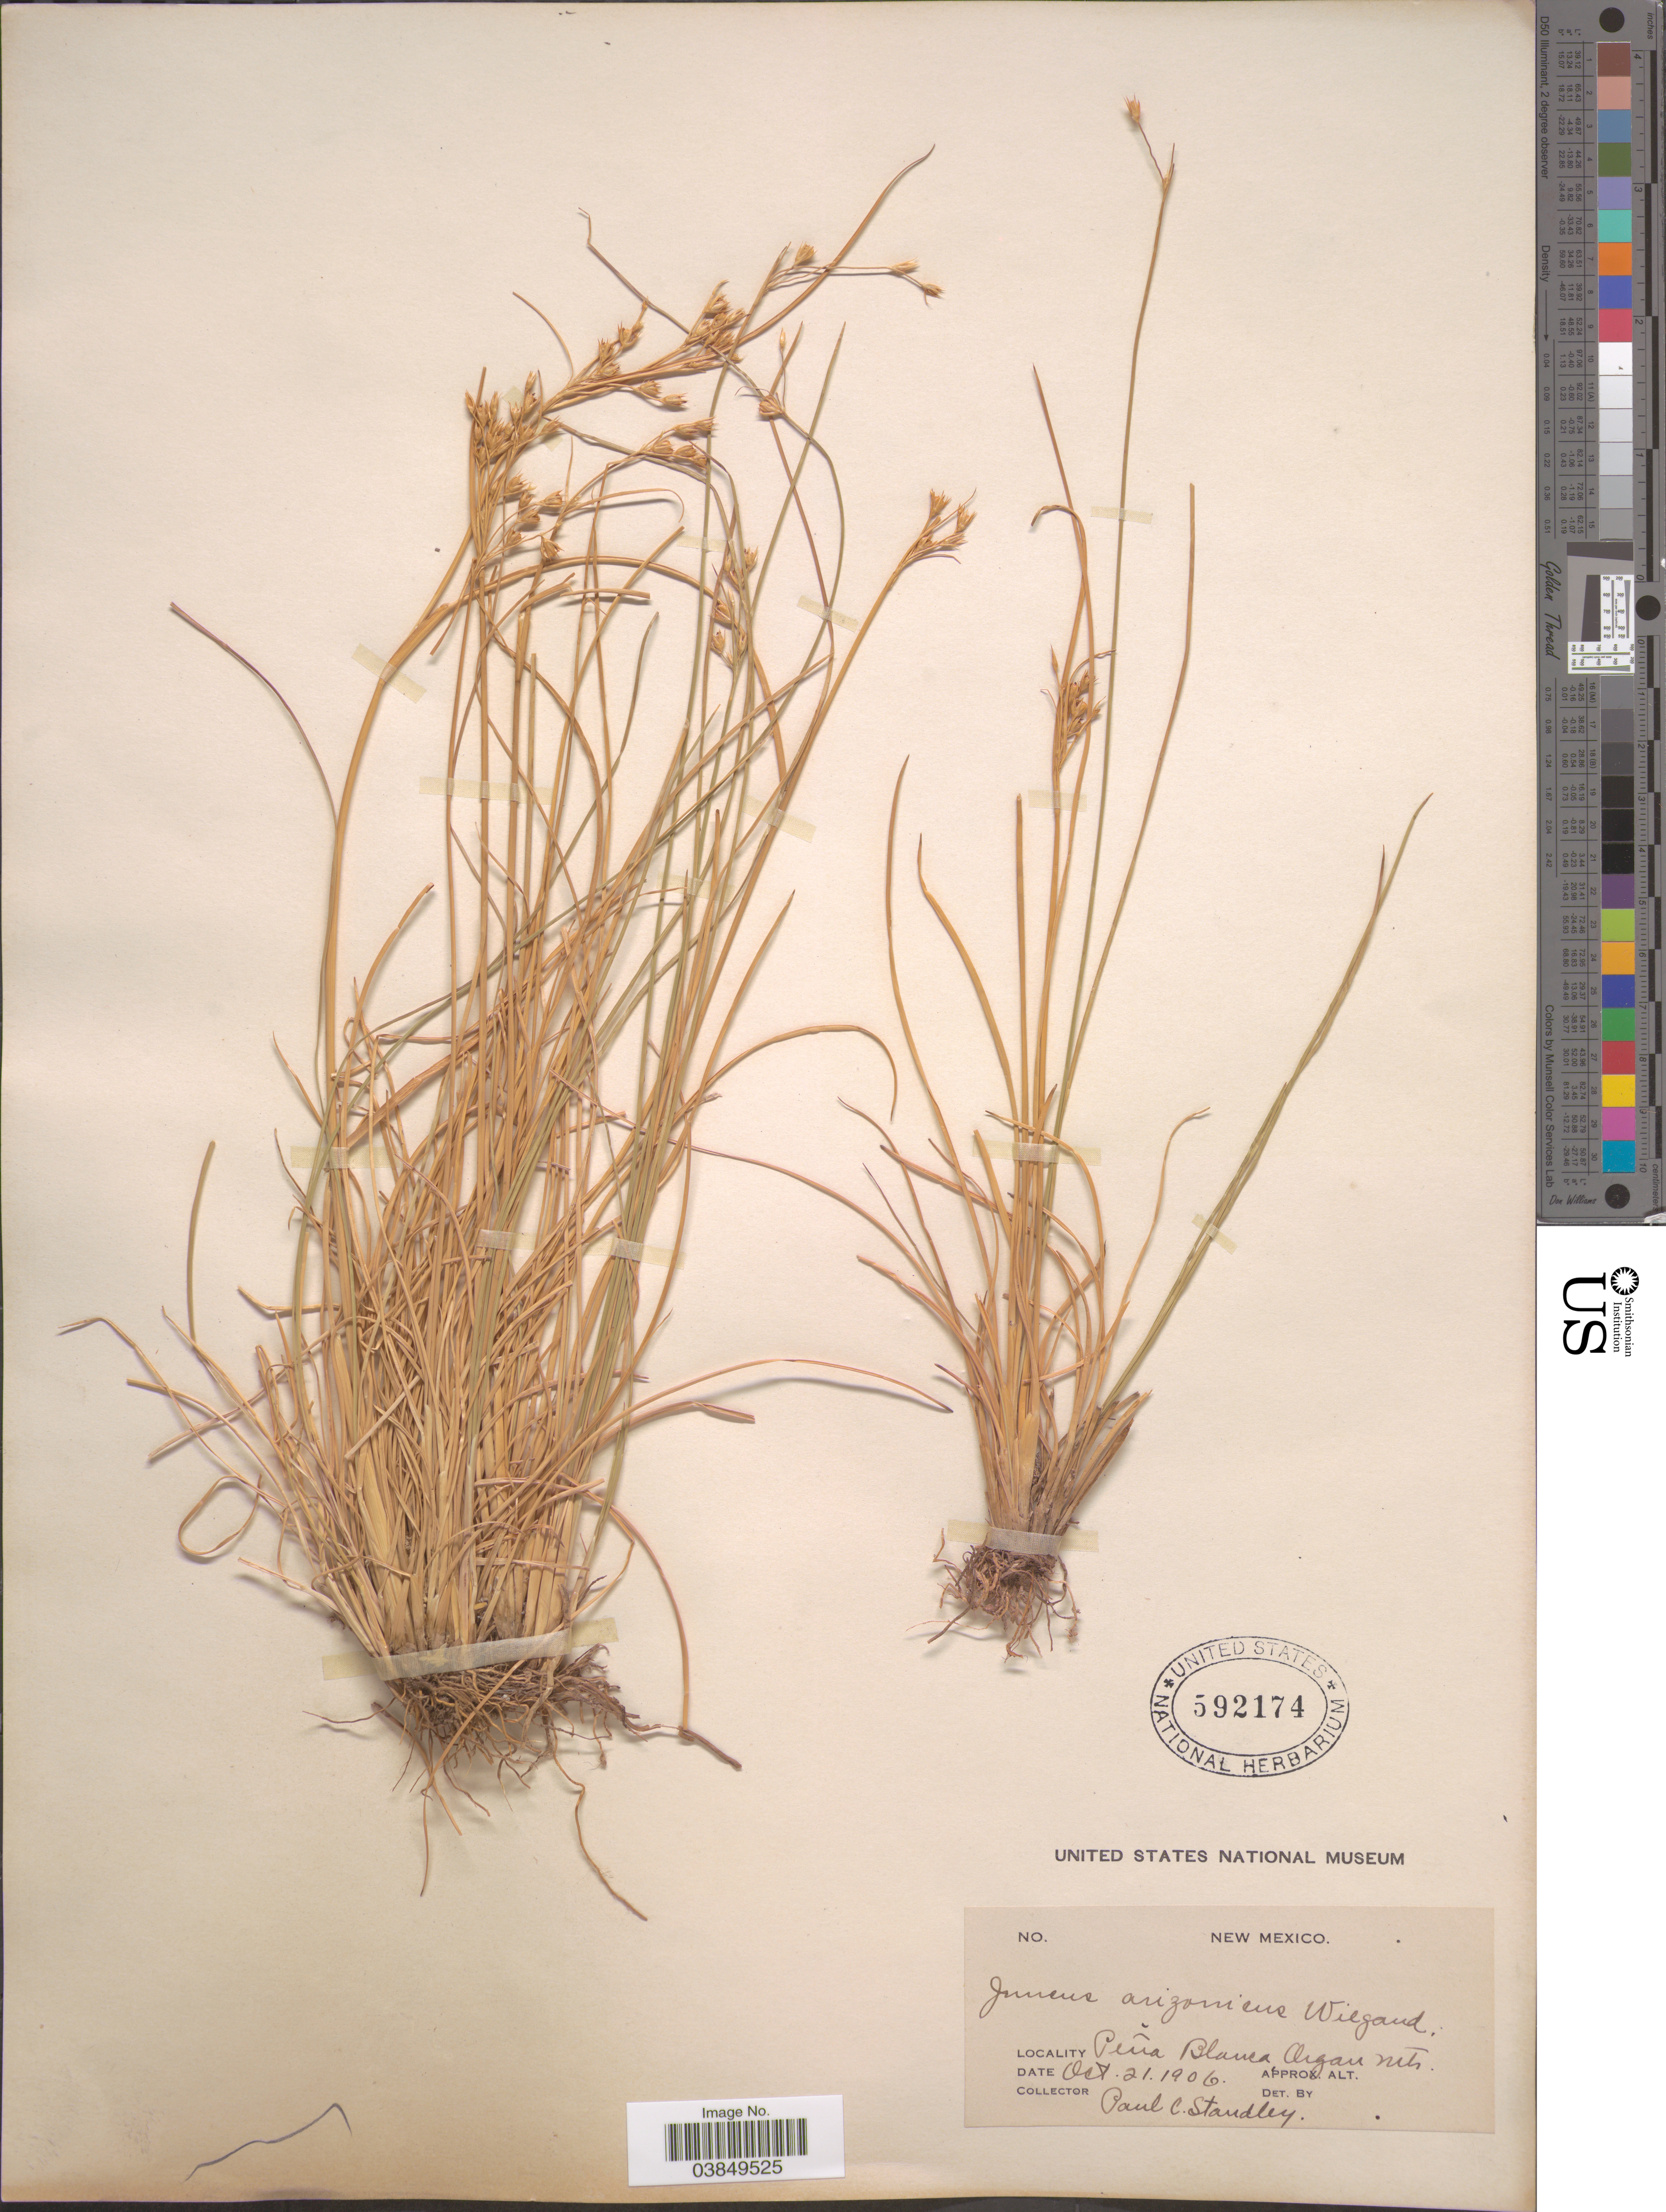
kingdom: Plantae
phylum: Tracheophyta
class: Liliopsida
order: Poales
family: Juncaceae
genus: Juncus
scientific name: Juncus arizonicus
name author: Wiegand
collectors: P. C. Standley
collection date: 1906-10-21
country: United States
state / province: New Mexico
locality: Peña Blanca Organ Mts.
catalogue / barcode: US 592174